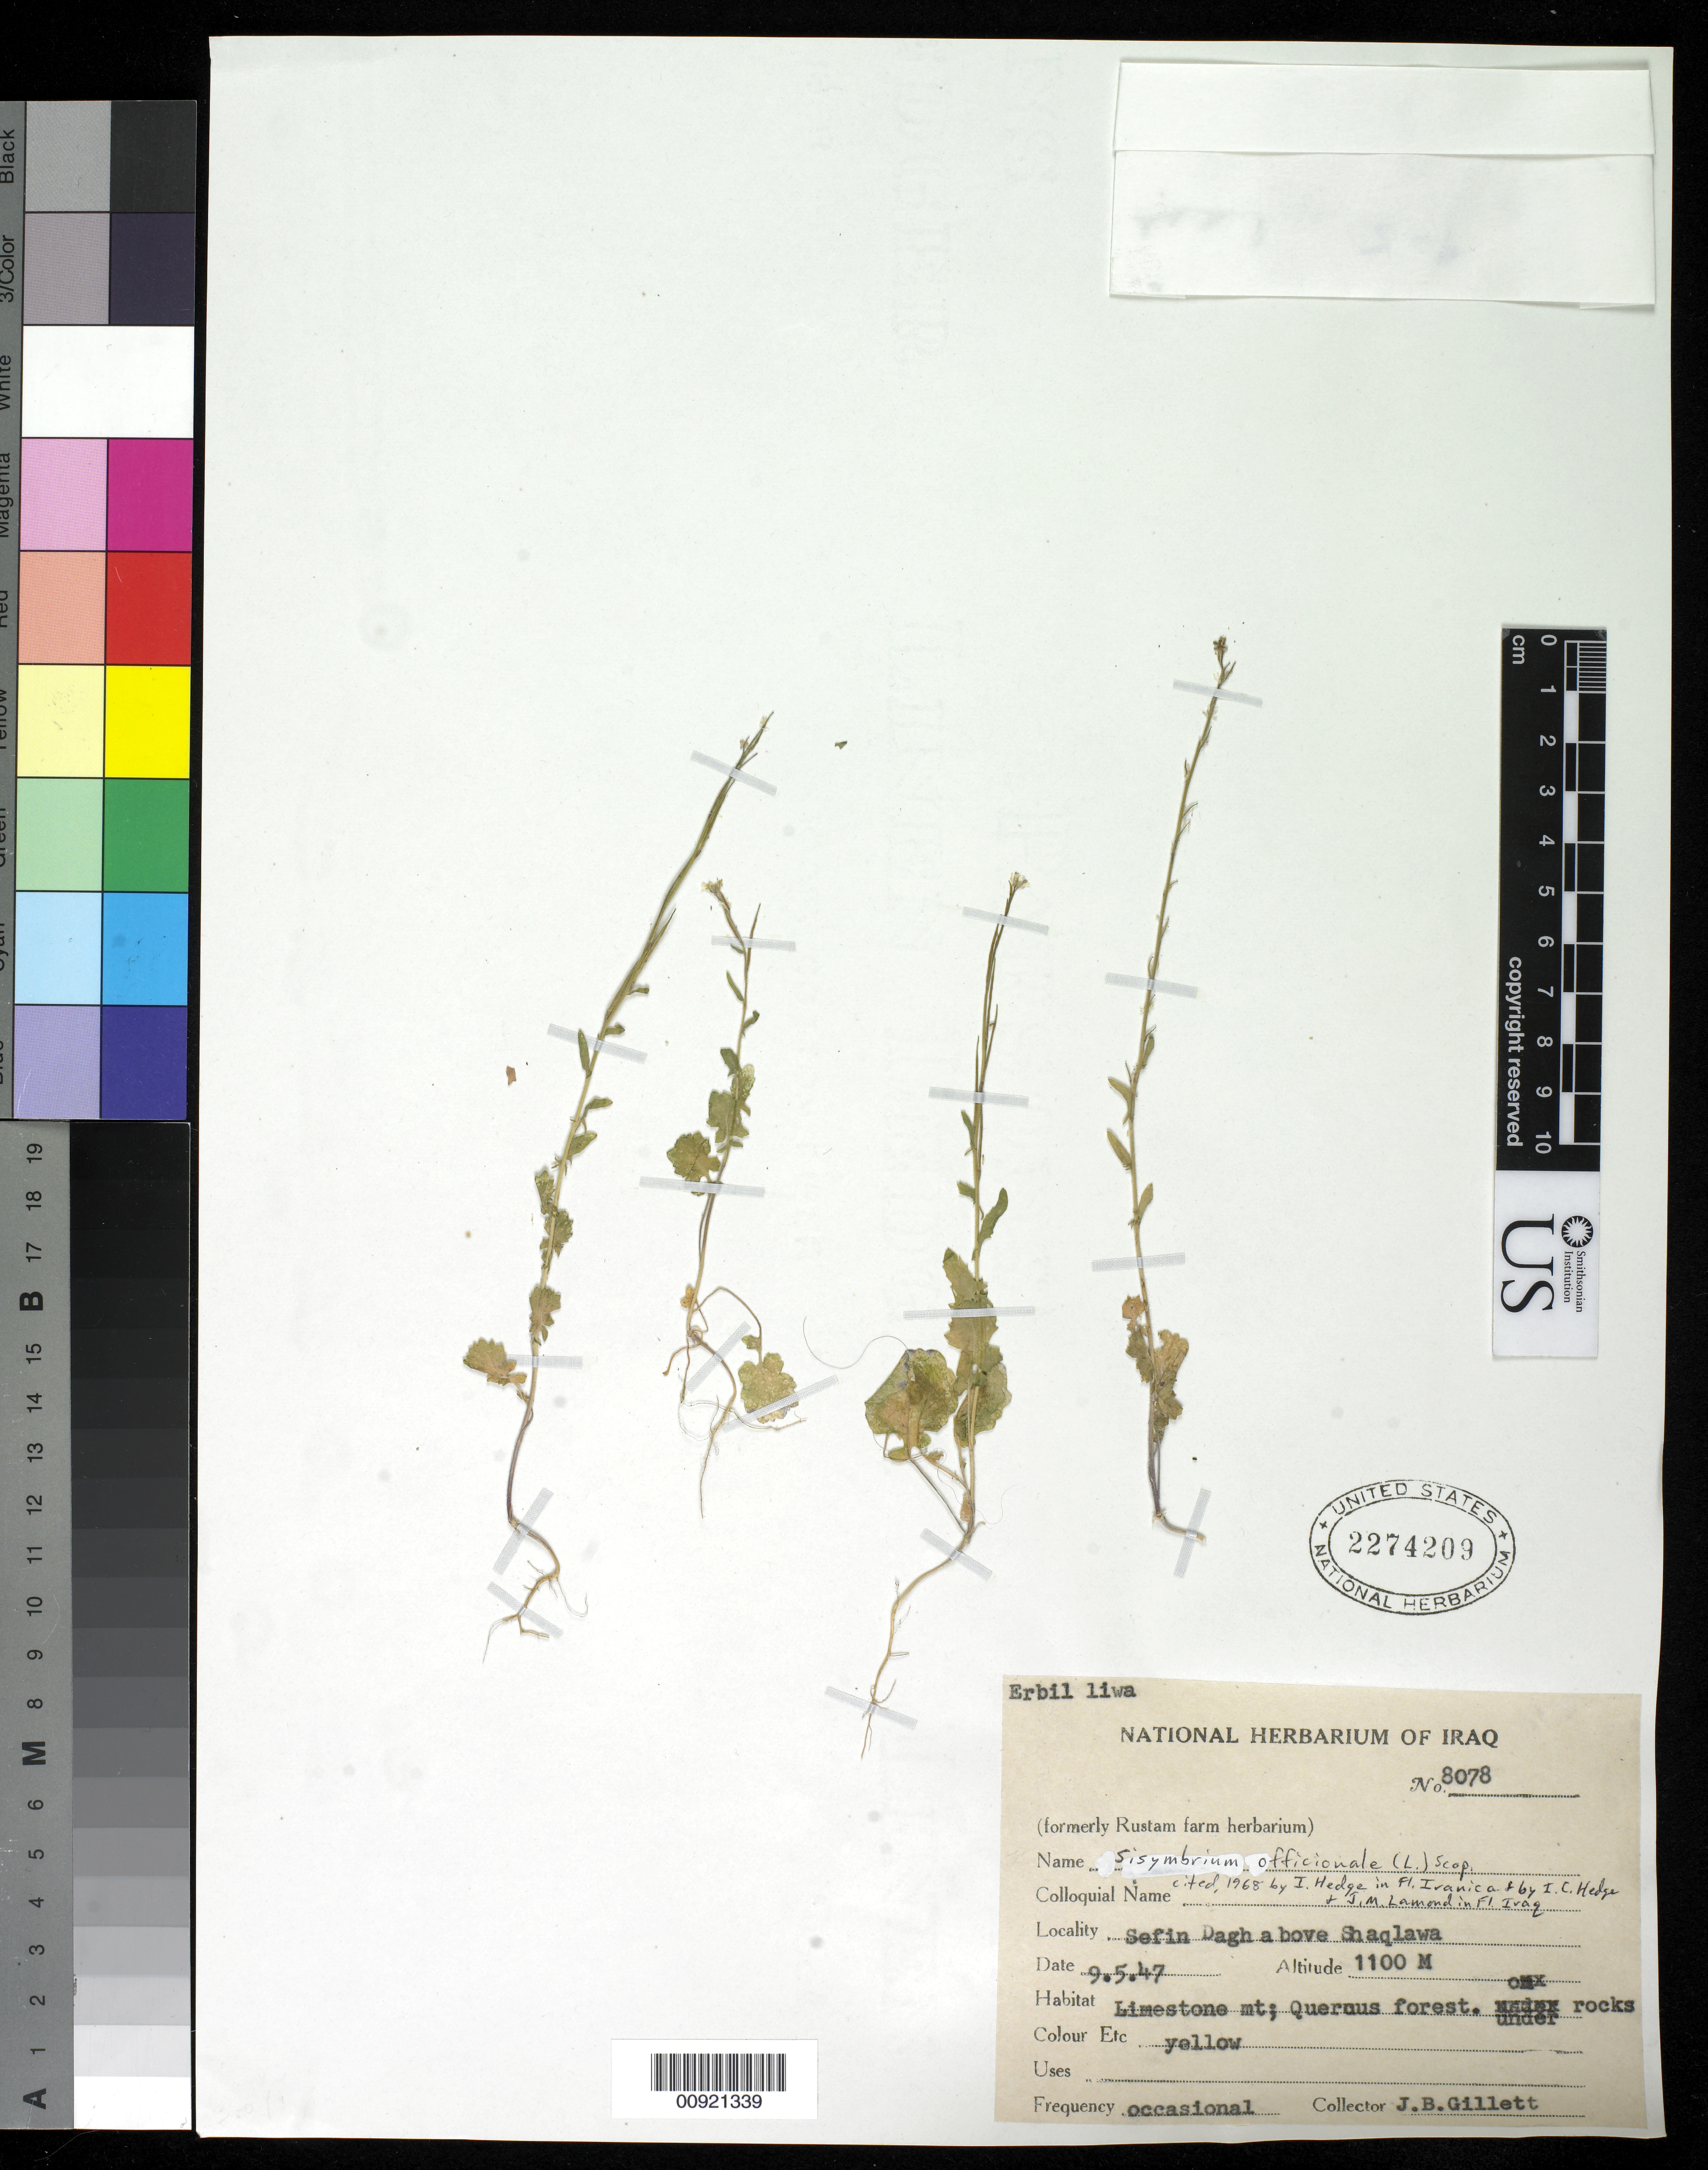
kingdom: Plantae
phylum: Tracheophyta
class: Magnoliopsida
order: Brassicales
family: Brassicaceae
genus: Sisymbrium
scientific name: Sisymbrium officinale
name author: (L.) Scop.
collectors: J. B. Gillett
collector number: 8078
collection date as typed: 09 May 1947 or 05 Sep 1947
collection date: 1947-05-09 or 1947-09-05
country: Iraq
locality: Sefin Dagh above Shaqlawa; Erbil liwa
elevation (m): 1100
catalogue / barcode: US 2274209